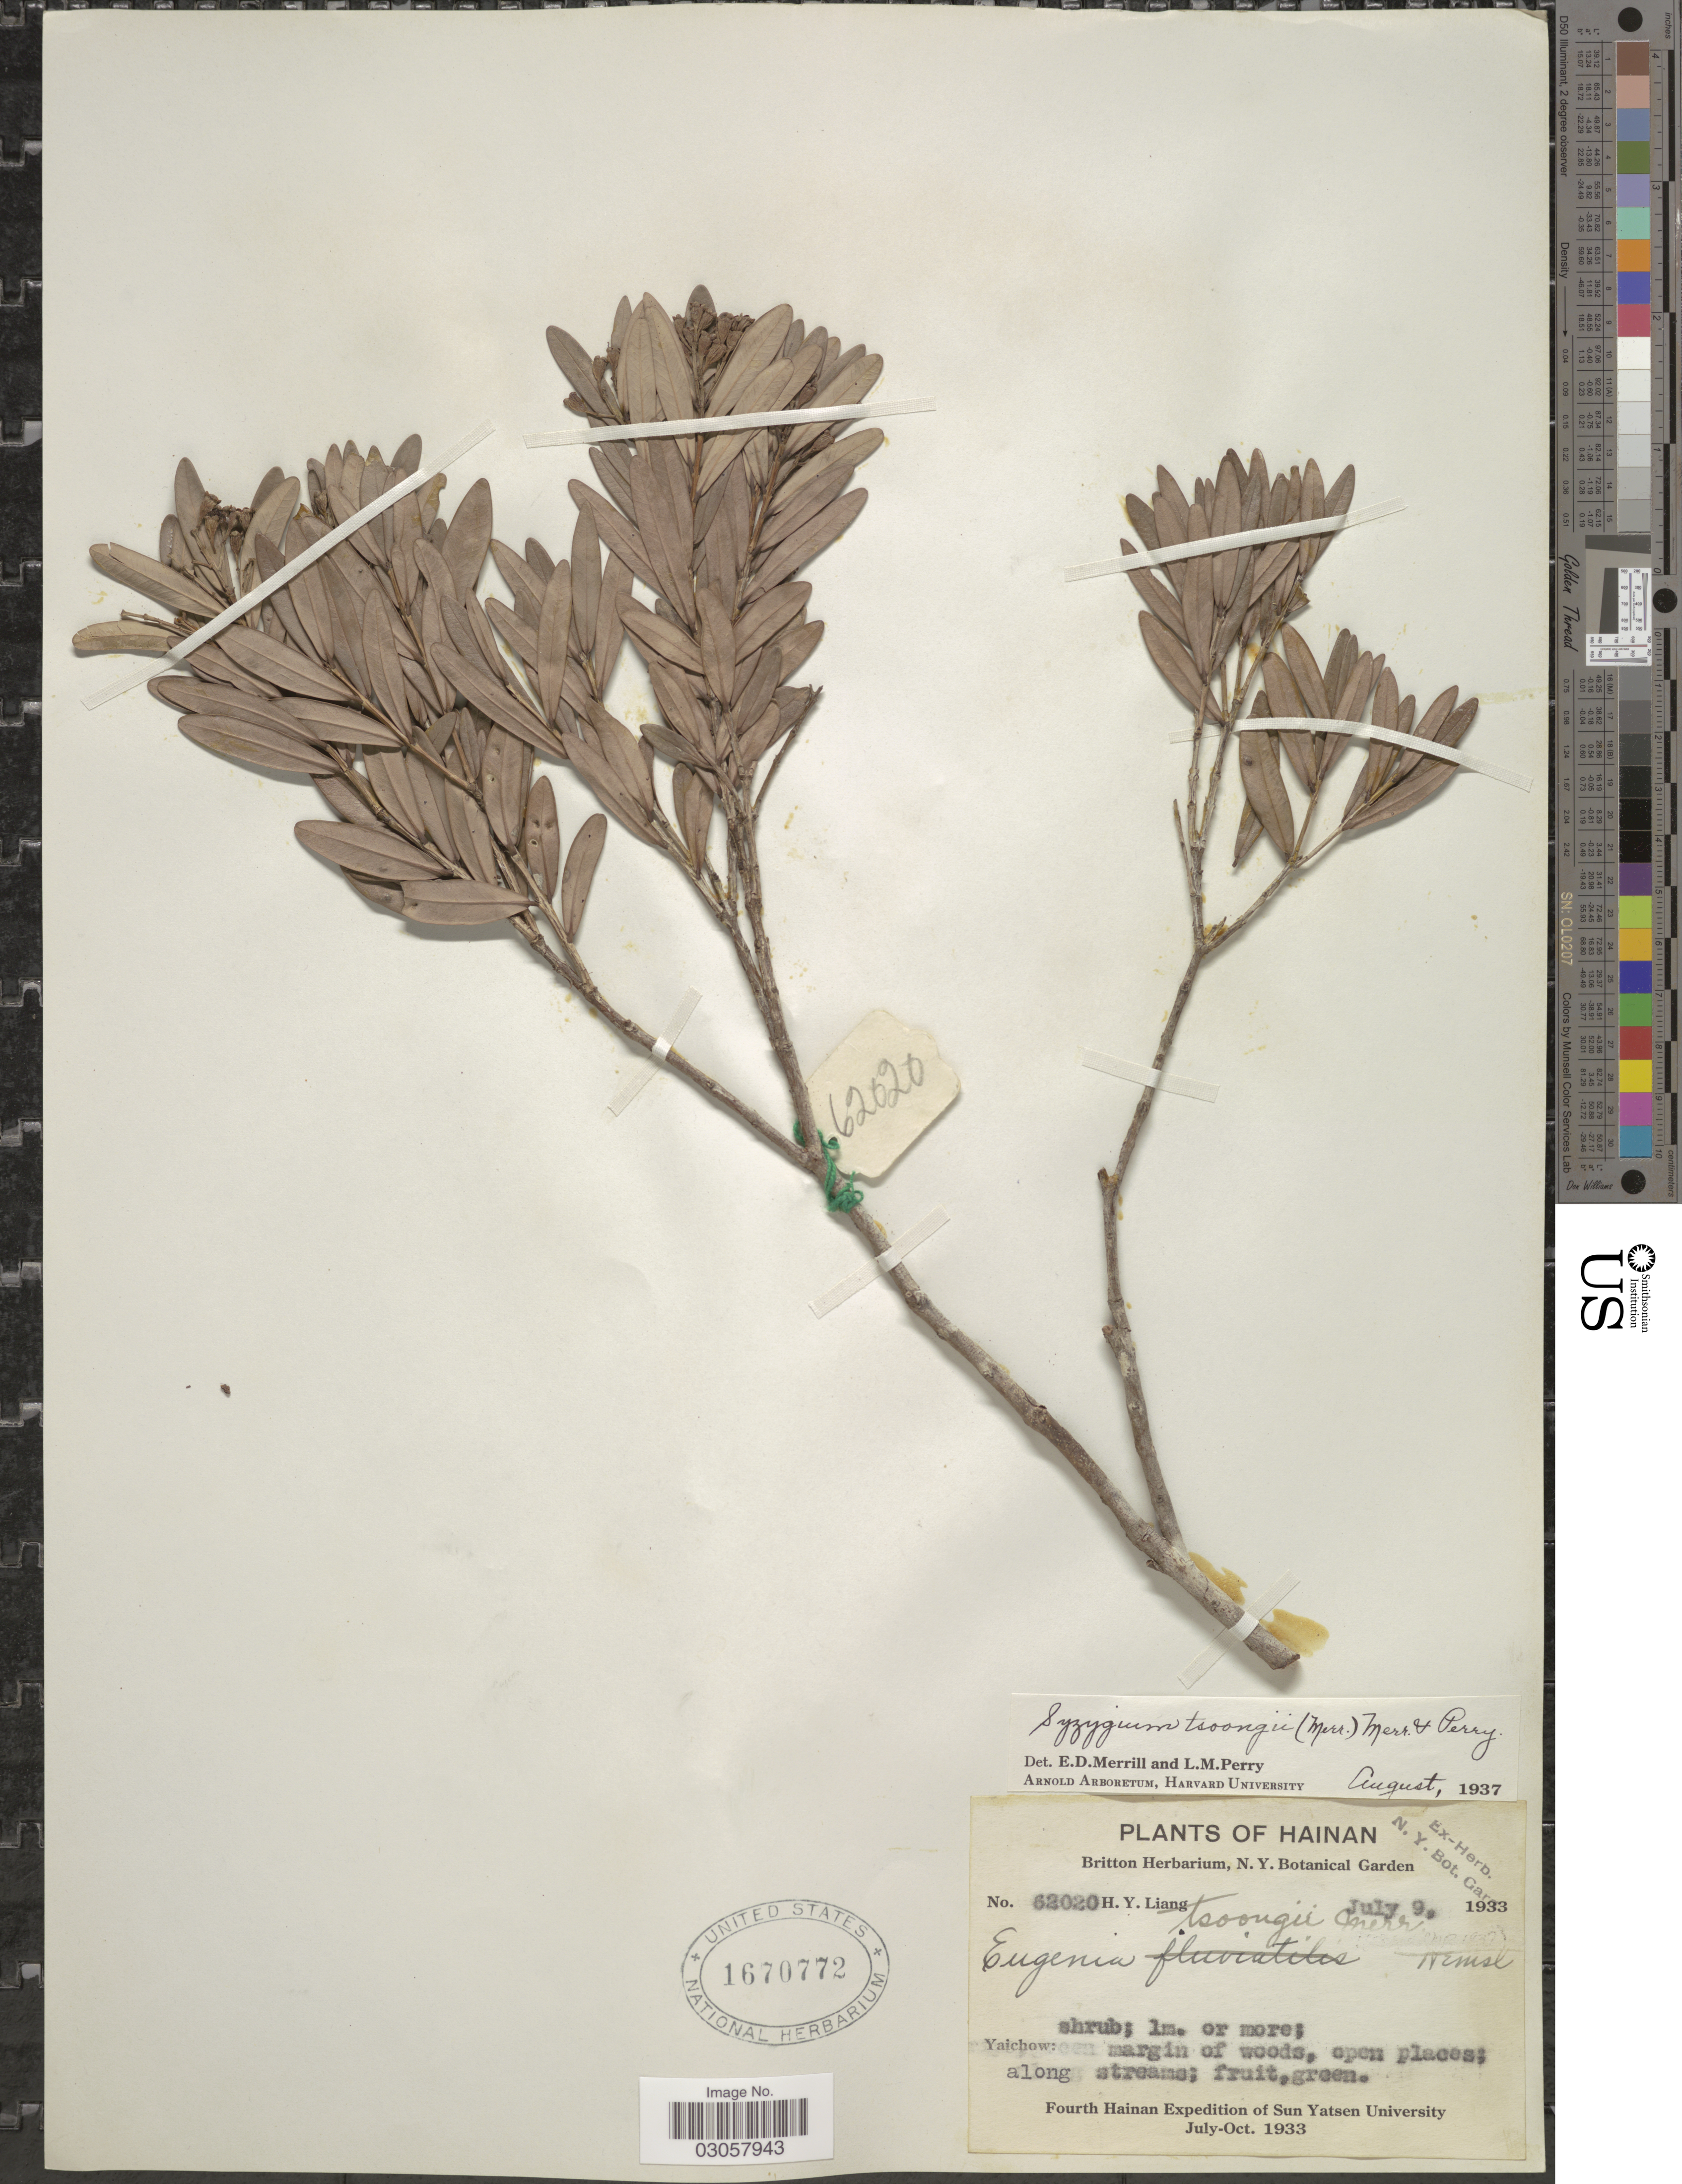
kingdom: Plantae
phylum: Tracheophyta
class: Magnoliopsida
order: Myrtales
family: Myrtaceae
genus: Syzygium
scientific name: Syzygium tsoongii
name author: (Merr.) Merr. & L.M. Perry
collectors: H. Y. Liang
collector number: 62020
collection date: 1933-07-09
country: China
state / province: Hainan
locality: Yaichow: margin of woods, open places; along streams.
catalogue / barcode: US 1670772